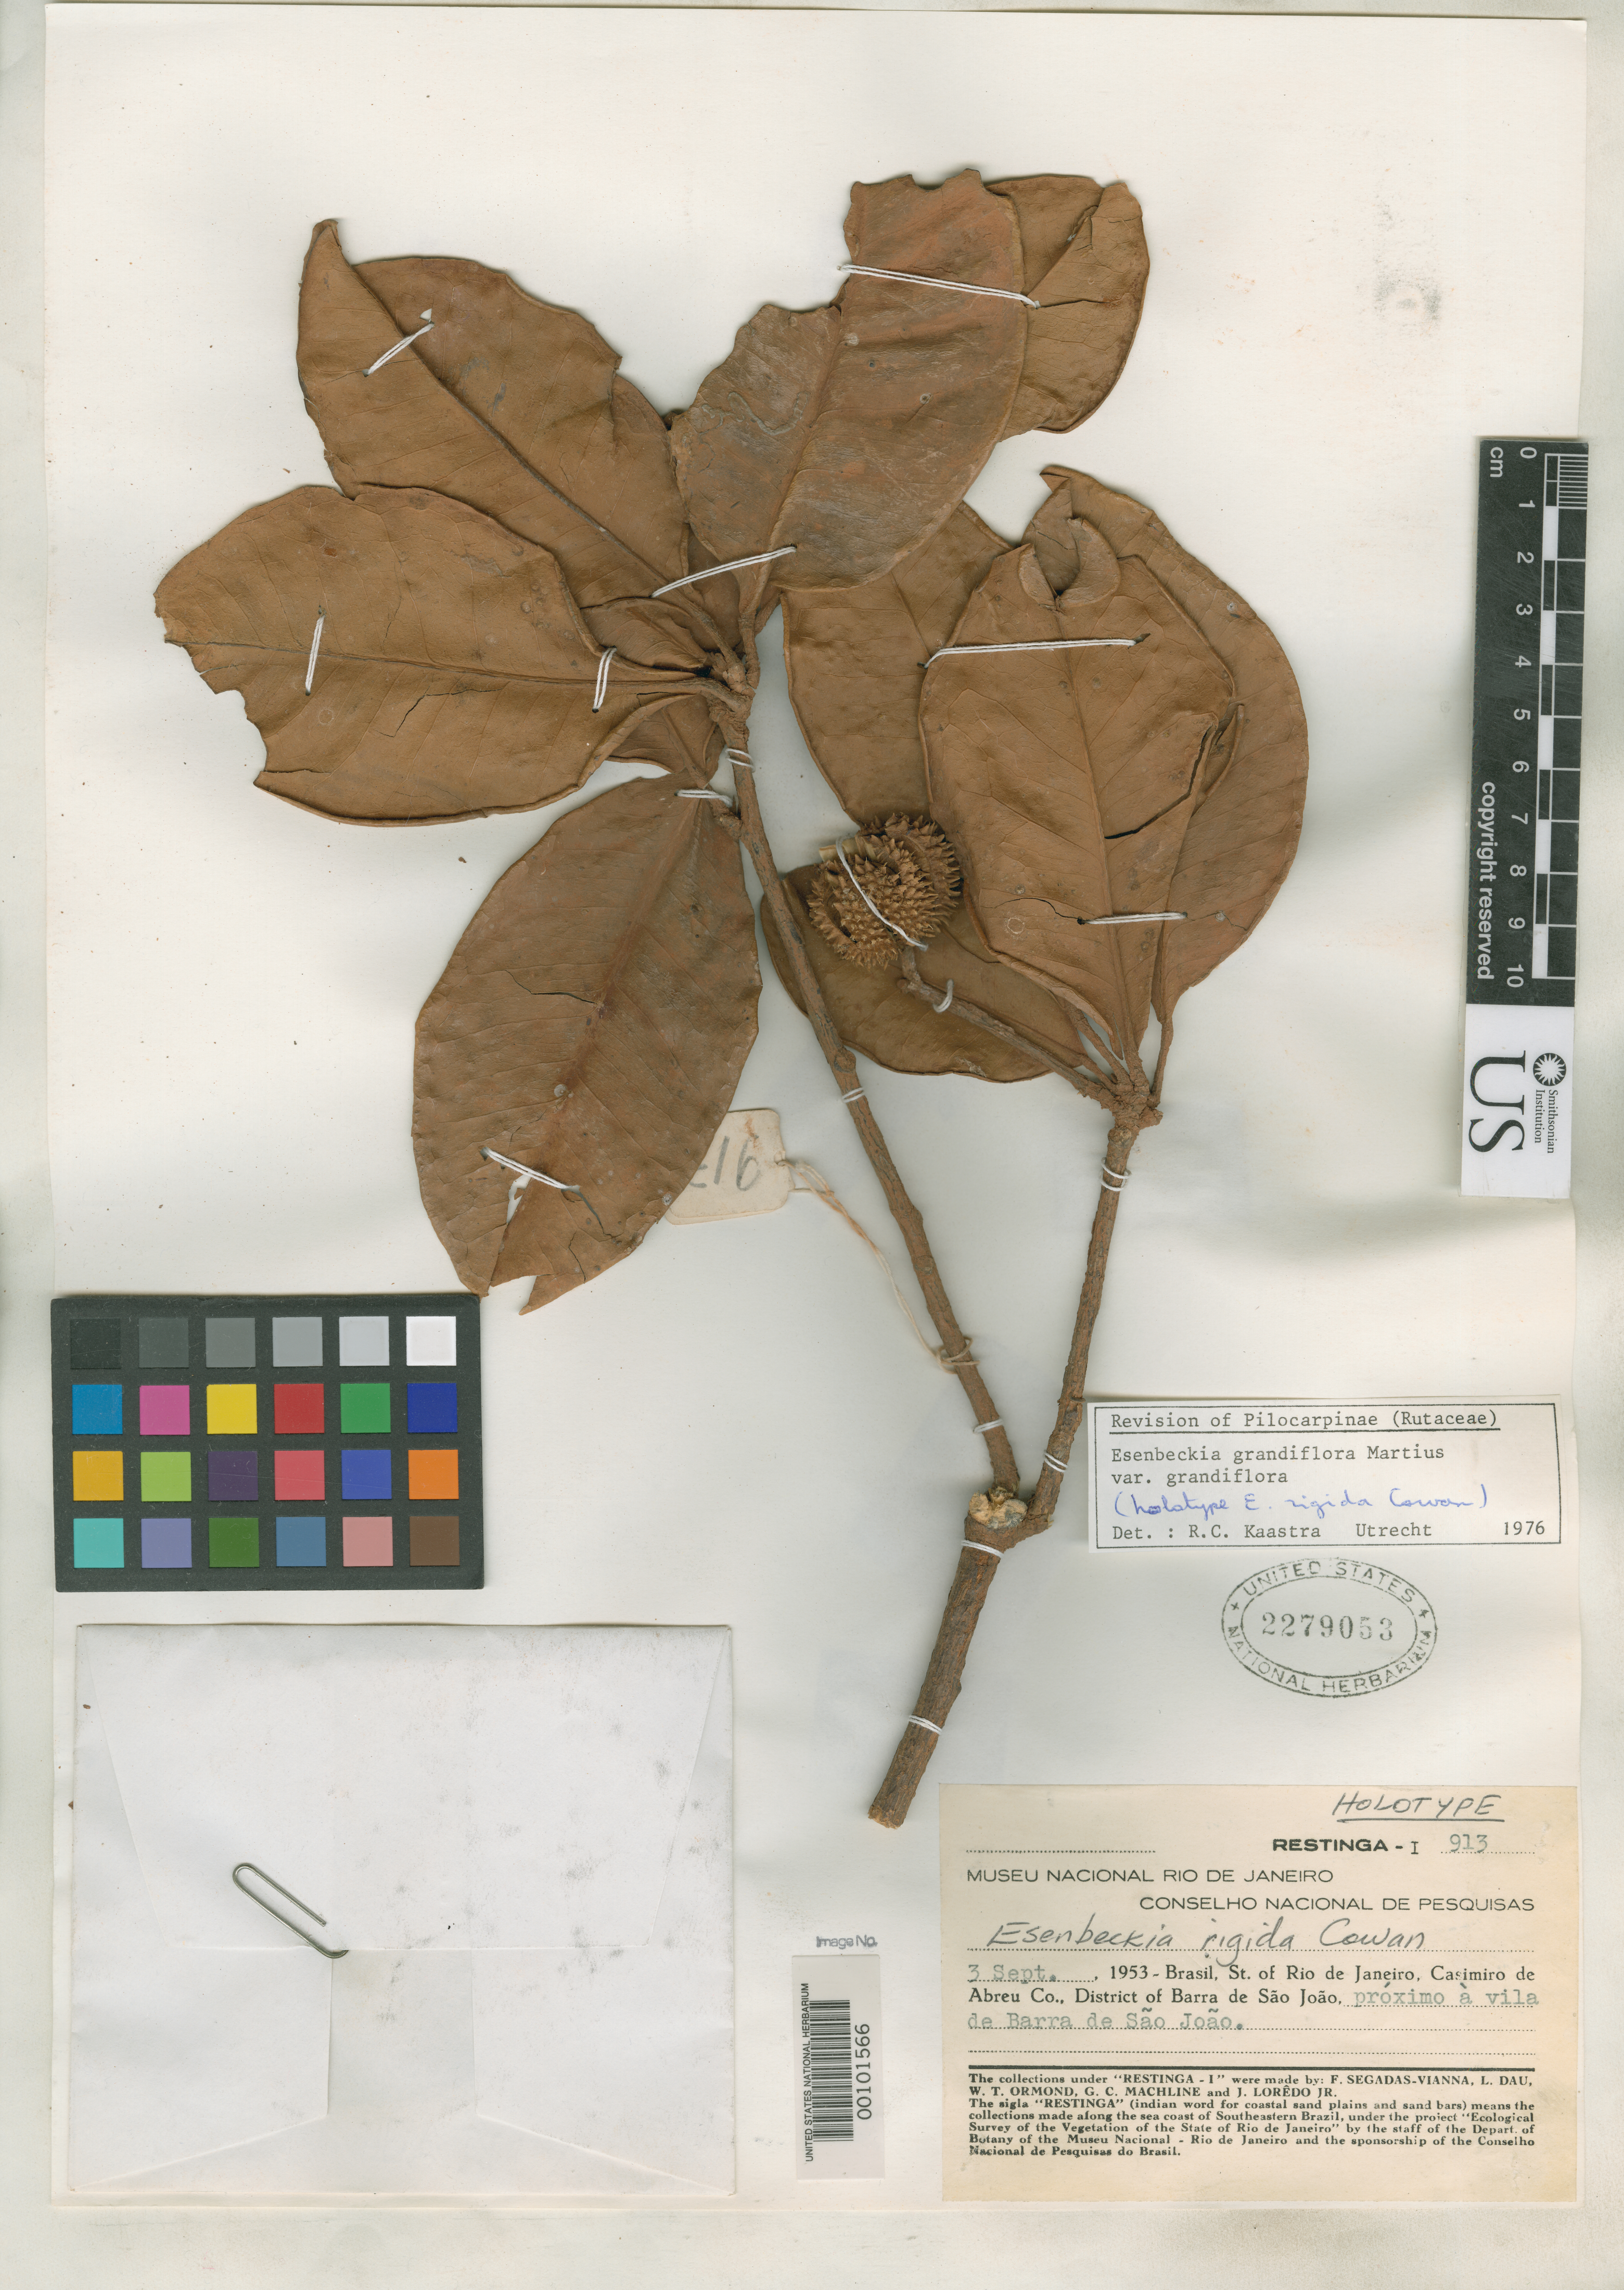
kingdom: Plantae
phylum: Tracheophyta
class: Magnoliopsida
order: Sapindales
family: Rutaceae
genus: Esenbeckia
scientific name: Esenbeckia rigida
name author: R.S. Cowan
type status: Holotype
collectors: F. Segadas-Vianna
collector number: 913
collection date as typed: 03 Sep 1953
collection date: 1953-09-03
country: Brazil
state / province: Rio de Janeiro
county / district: Casimiro de Abreu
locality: District of Barra de Sao Joao, near Barra de Sao Joao.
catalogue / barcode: US 2279053